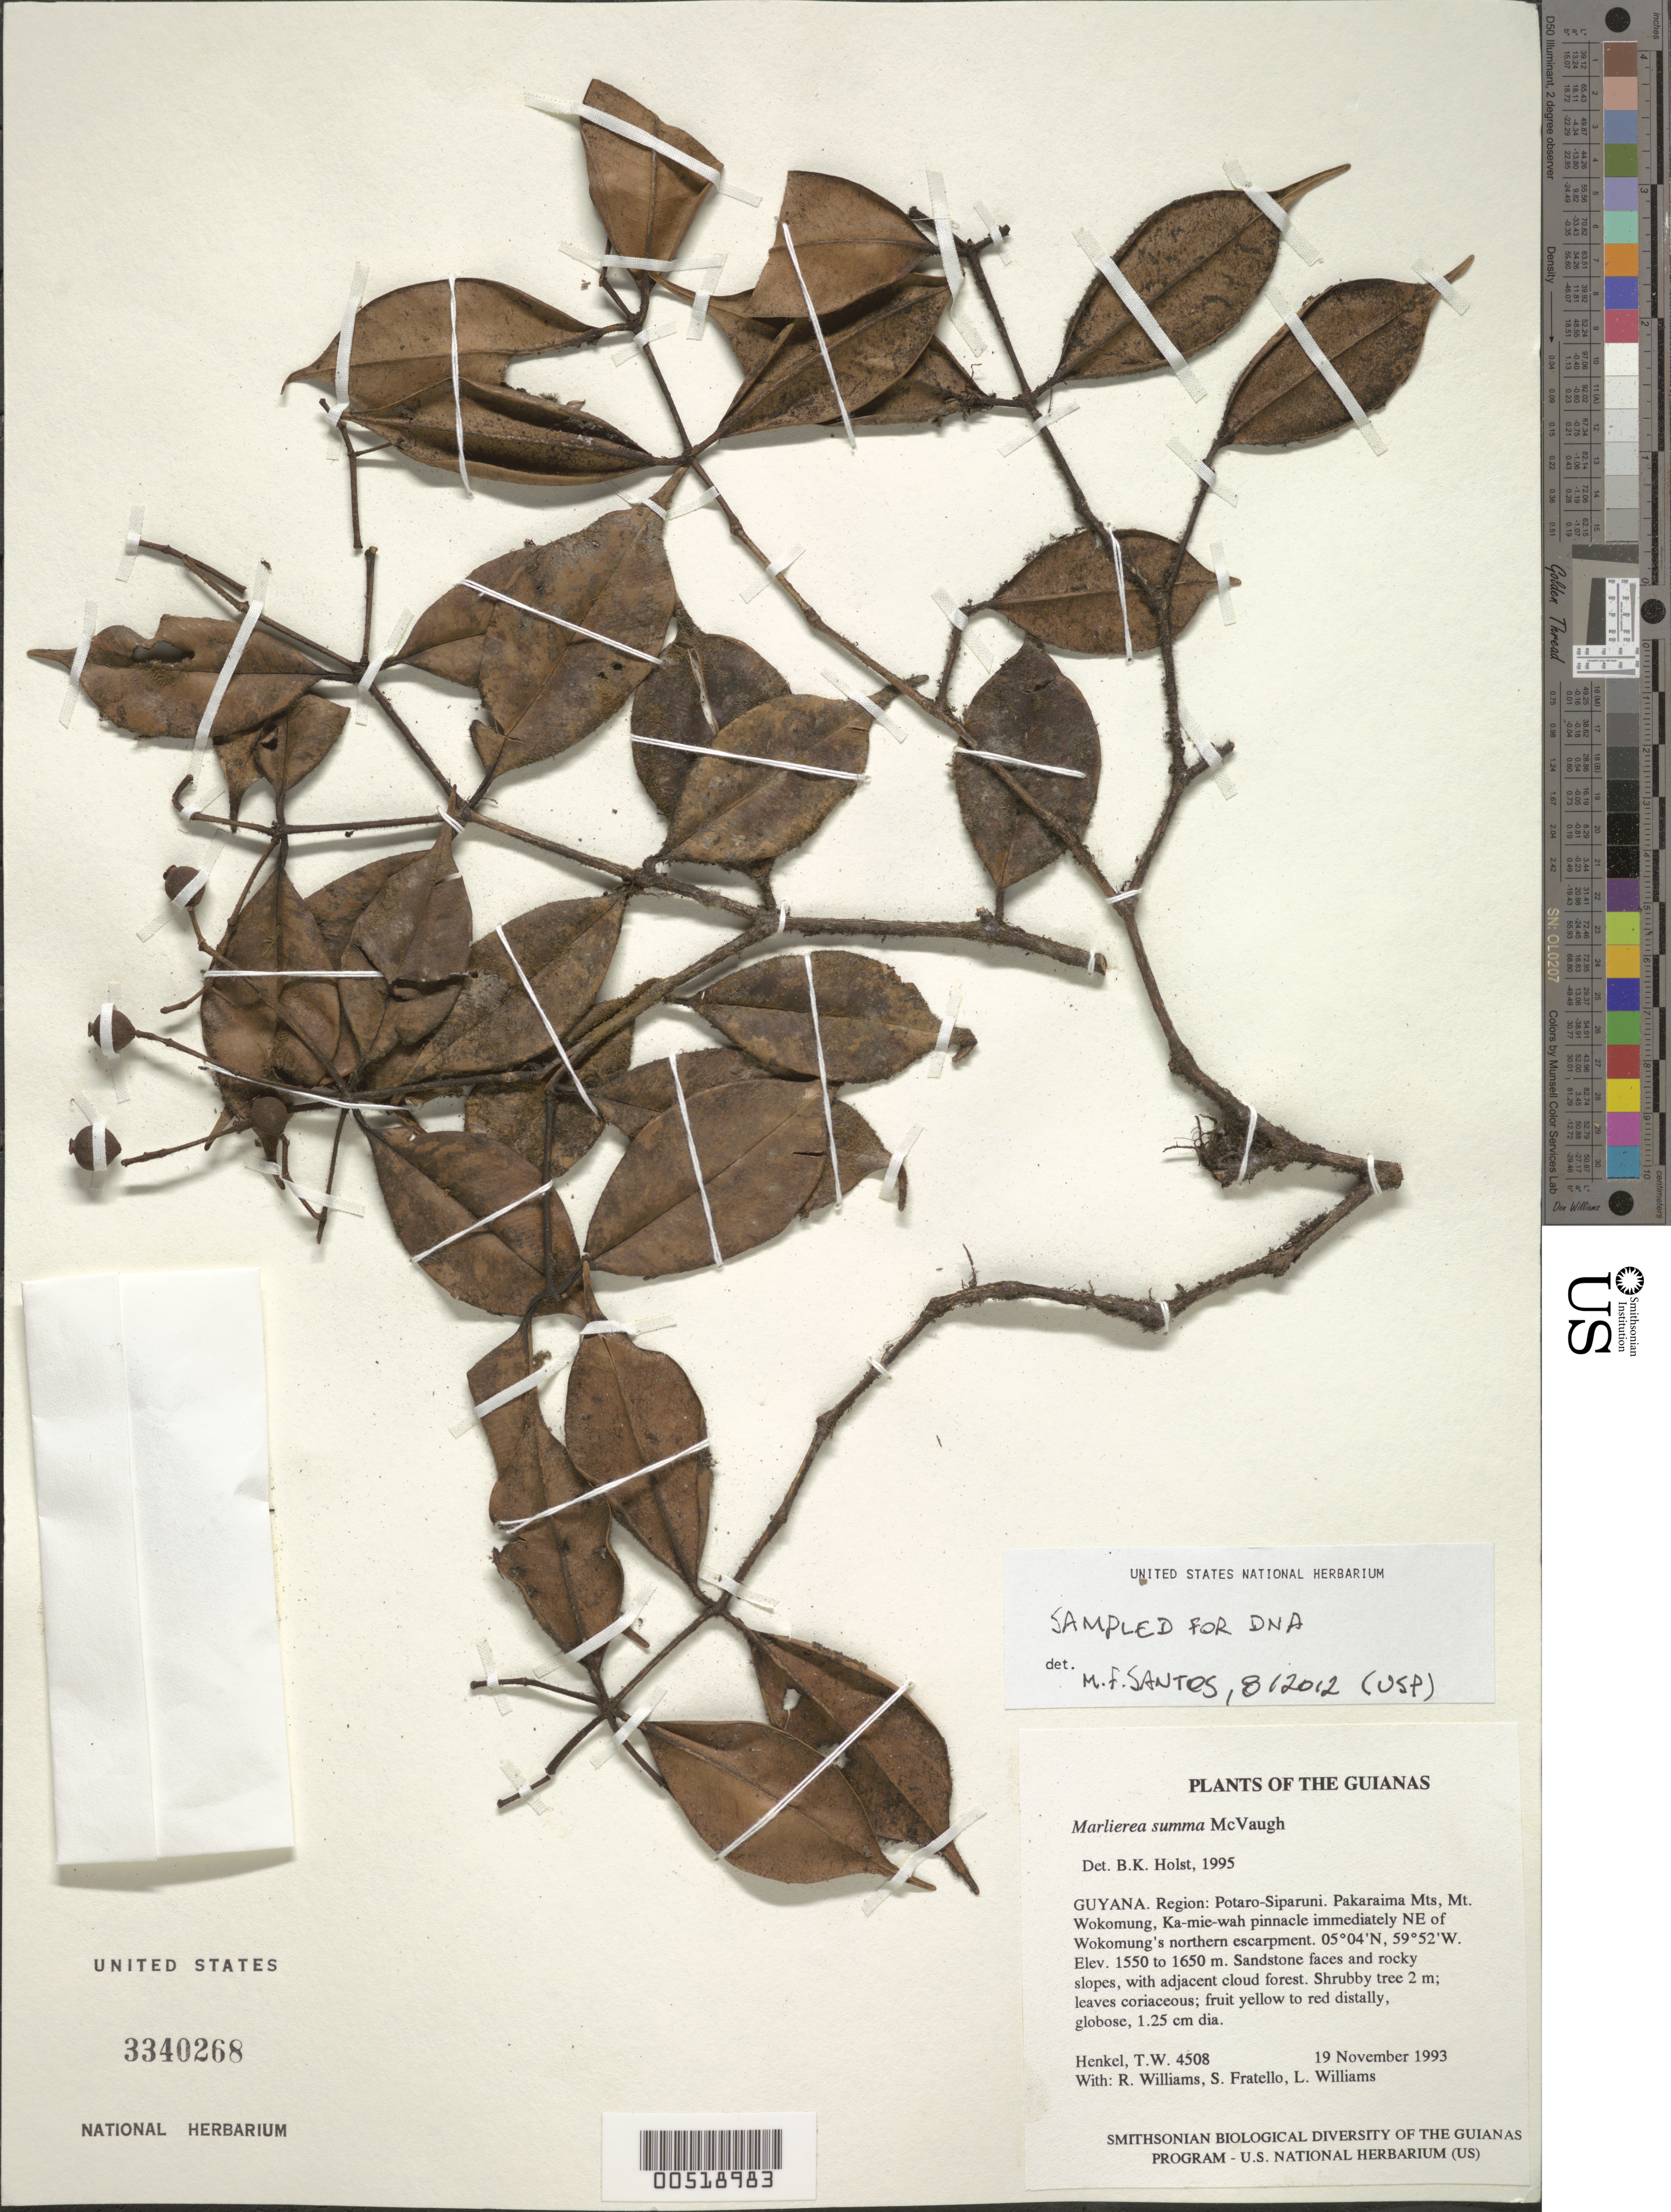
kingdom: Plantae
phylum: Tracheophyta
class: Magnoliopsida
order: Myrtales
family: Myrtaceae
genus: Myrcia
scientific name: Myrcia summa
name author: (McVaugh) M.F. Santos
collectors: T. Henkel, R. Williams, S. Fratello & L. Williams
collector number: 4508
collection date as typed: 19 November 1993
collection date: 1993-11-19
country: Guyana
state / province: Potaro-Siparuni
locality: Pakaraima Mts, Mt. Wokomung, Ka-mie-wah pinnacle immediately NE of Wokomung's northern escarpment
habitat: Sandstone faces and rocky slopes, with adjacent cloud forest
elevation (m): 1550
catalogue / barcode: US 3340268